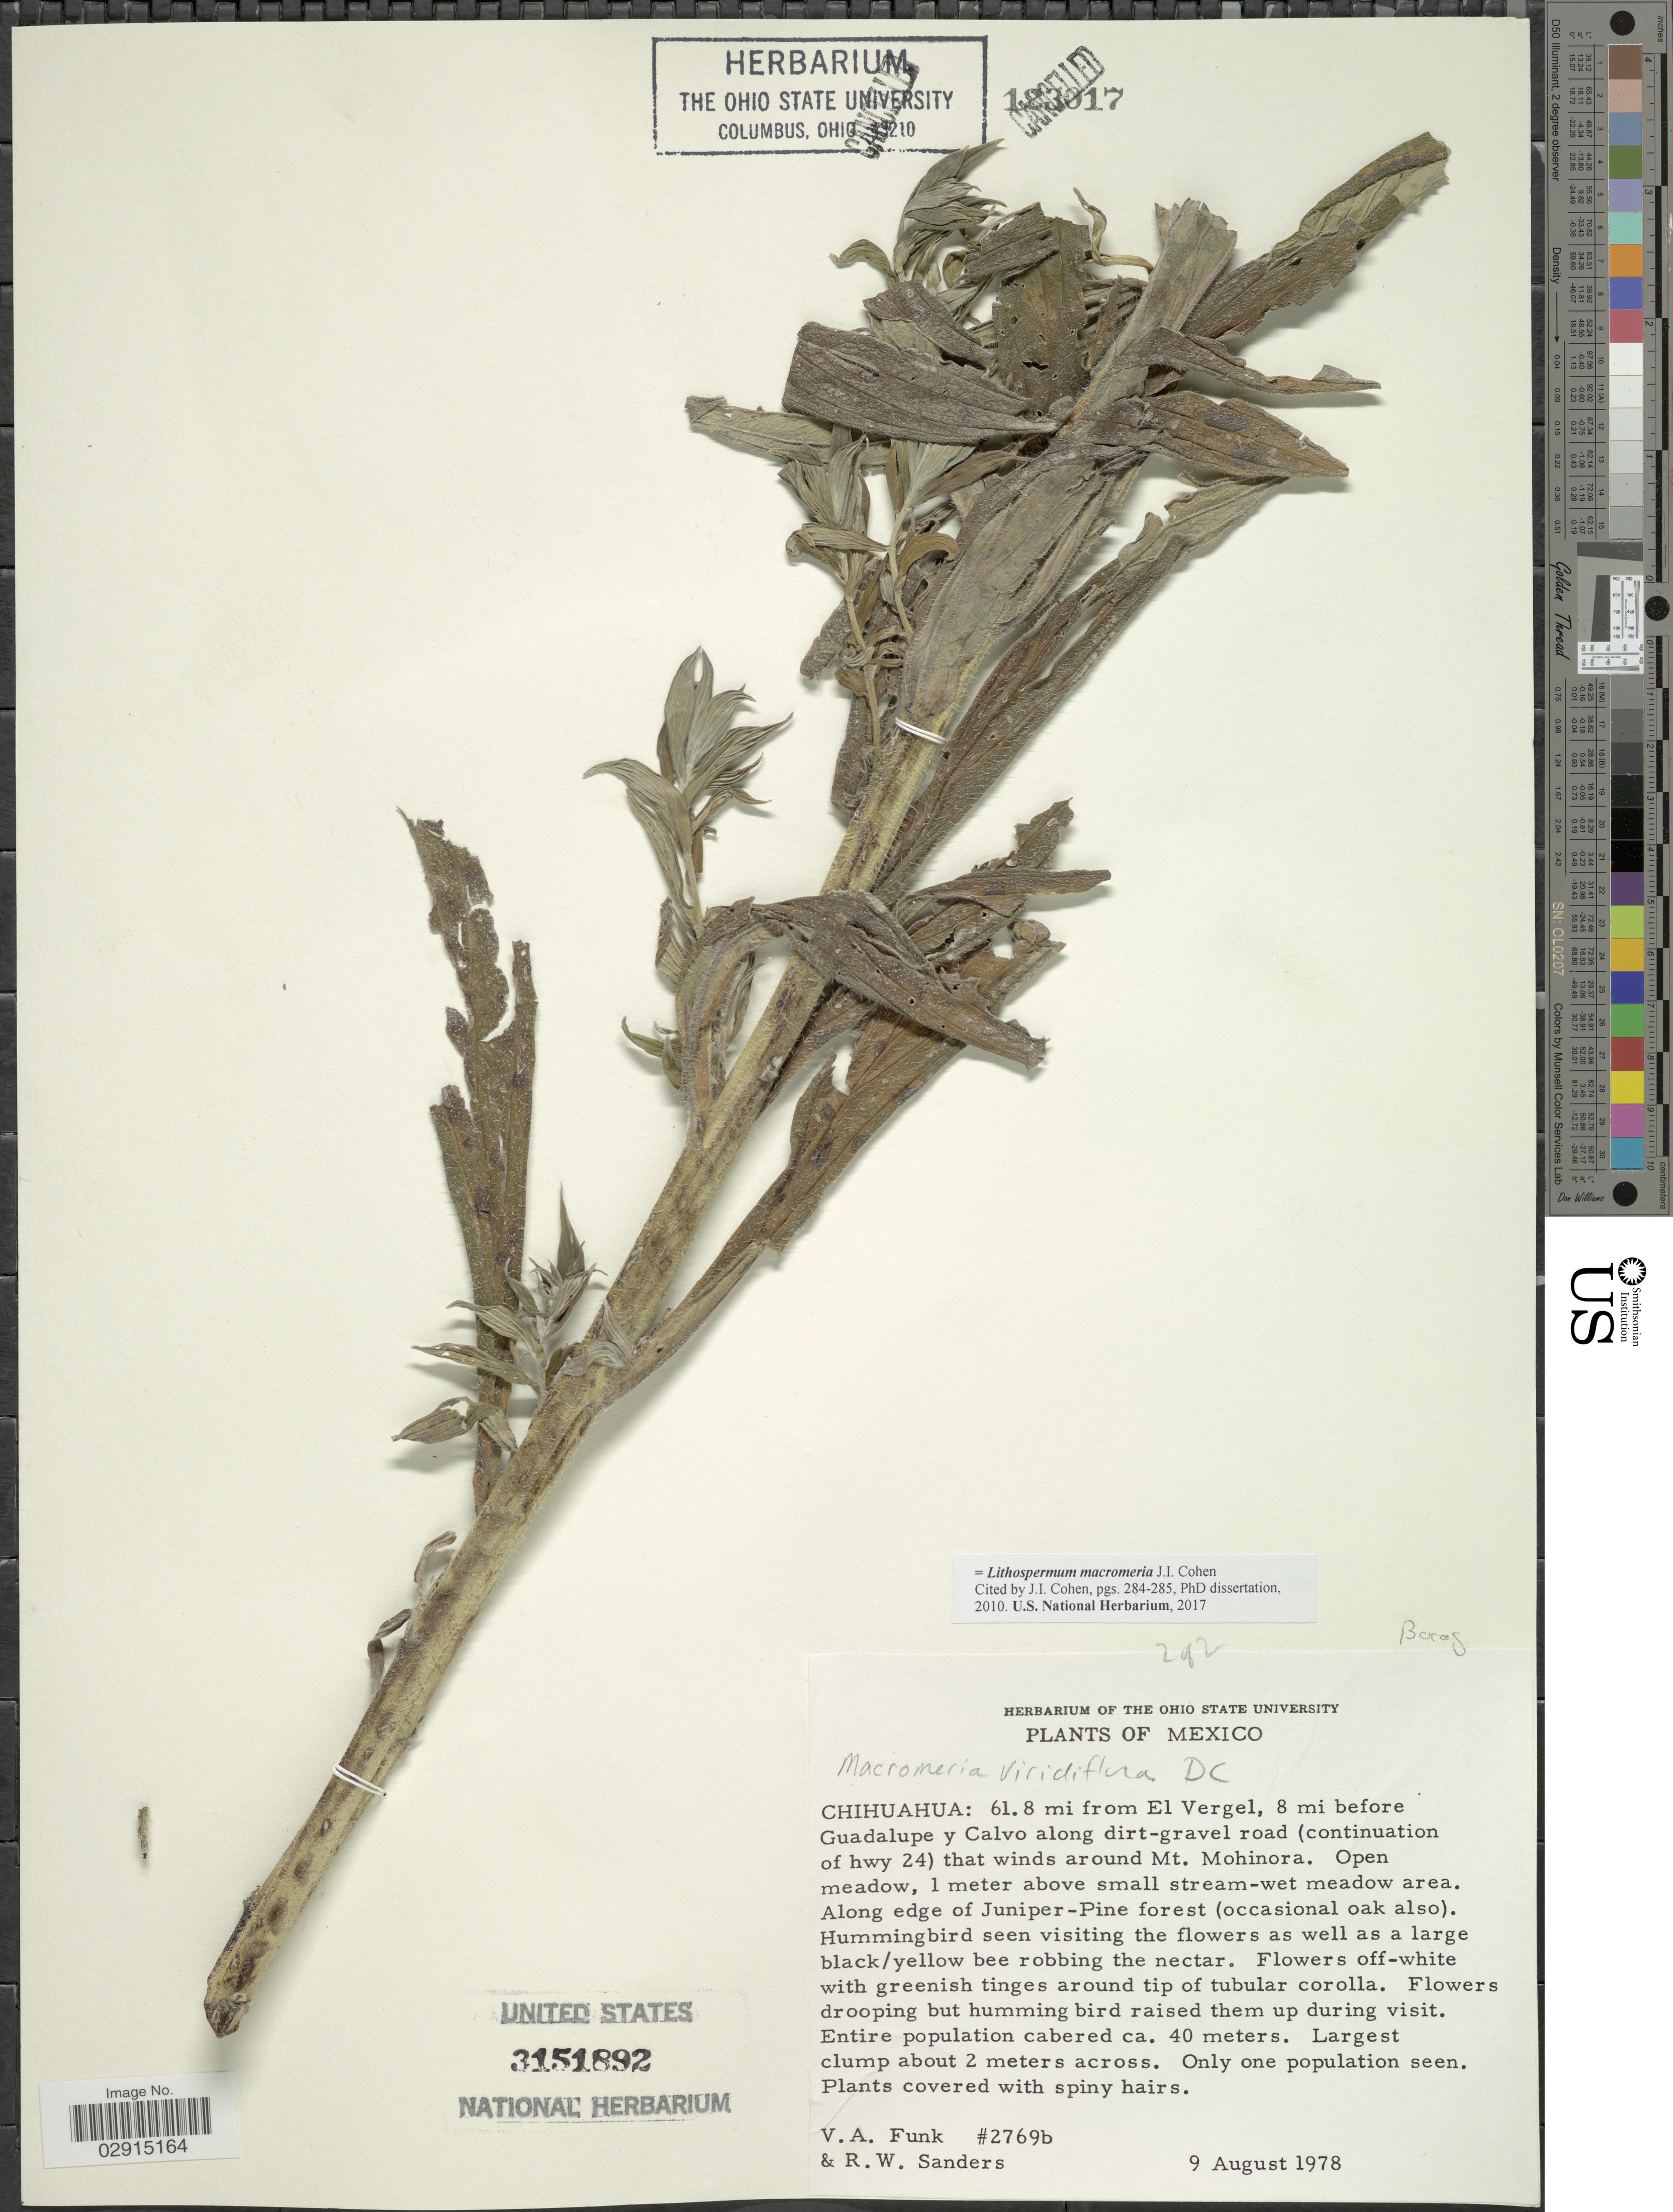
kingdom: Plantae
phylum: Tracheophyta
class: Magnoliopsida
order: Boraginales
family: Boraginaceae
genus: Lithospermum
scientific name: Lithospermum macromeria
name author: Cohen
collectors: V. Funk & R. W. Sanders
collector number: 2769b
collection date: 1978-08-09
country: Mexico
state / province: Chihuahua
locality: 61.8 mi from El Vergel, 8 mi before Guadalupe y Calvo along dirt-gravel road (continuation of hwy 24) that winds around Mt. Mohinora.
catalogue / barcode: US 3151892